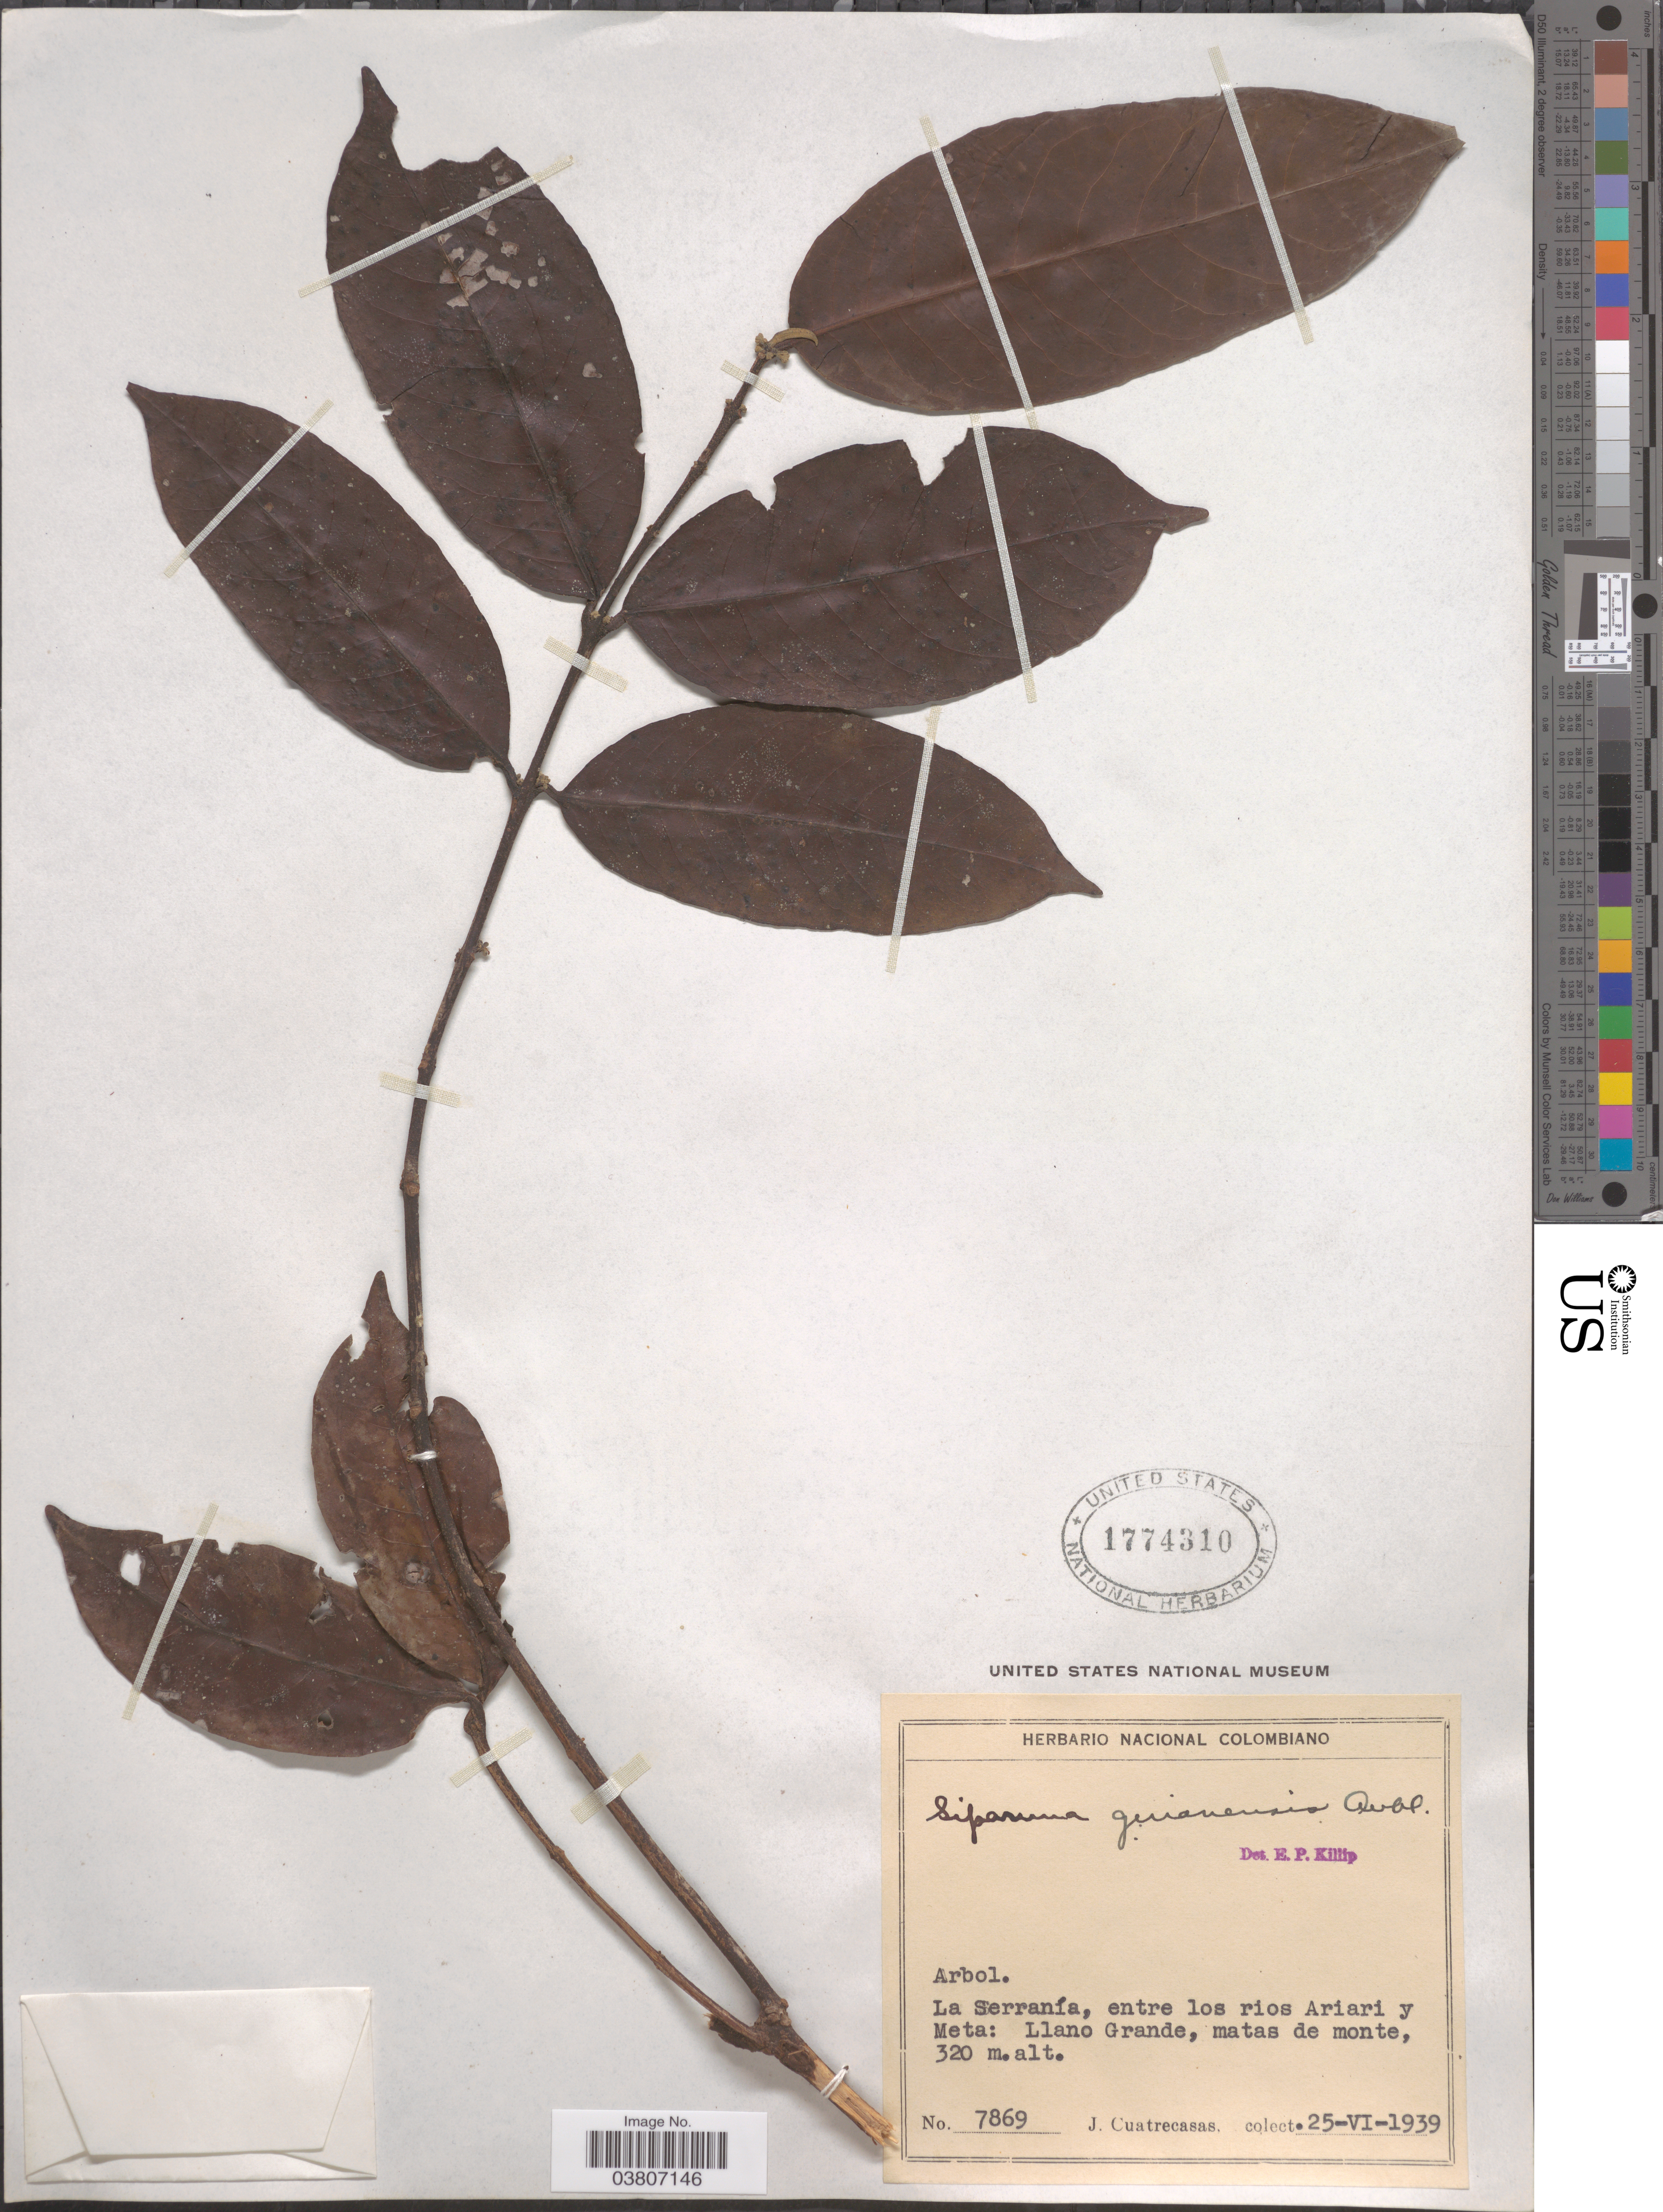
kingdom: Plantae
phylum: Tracheophyta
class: Magnoliopsida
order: Laurales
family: Siparunaceae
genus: Siparuna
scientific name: Siparuna guianensis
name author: Aubl.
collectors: J. Cuatrecasas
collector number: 7869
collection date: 1939-06-25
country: Colombia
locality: La Serranía, entre los rios Ariari y Meta: Llano Grande, matas de monte.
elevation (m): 320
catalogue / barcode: US 1774310